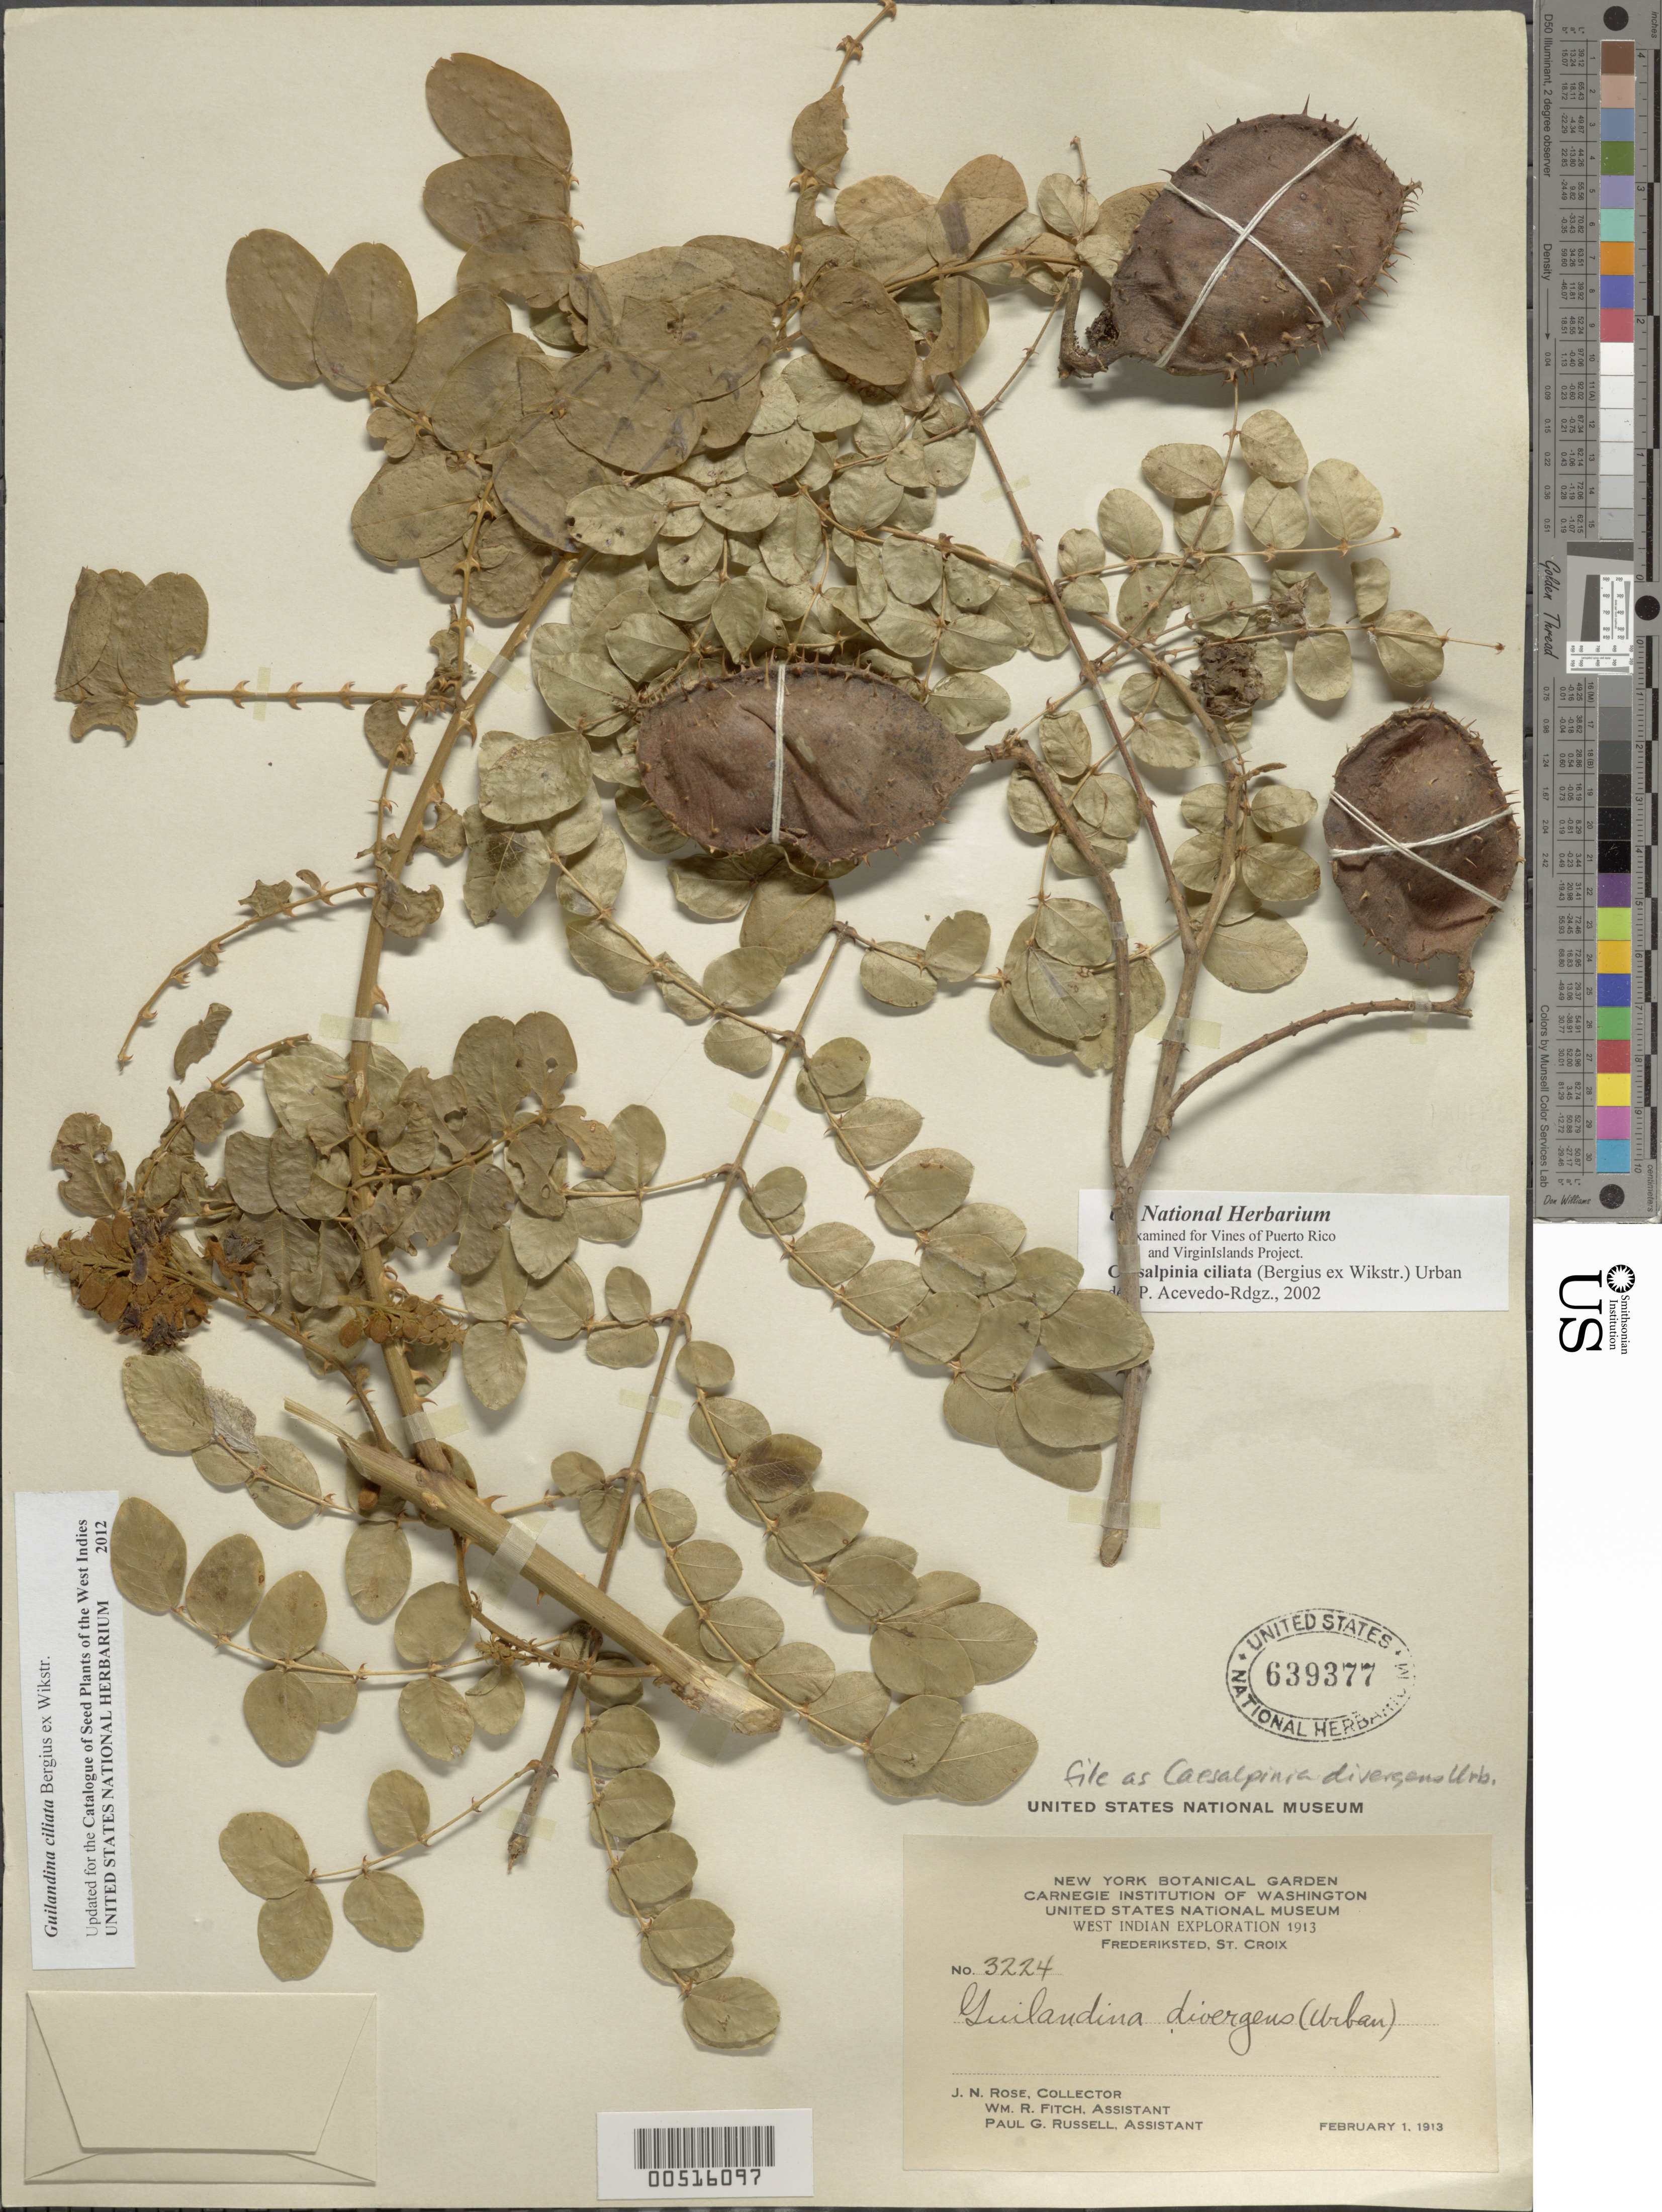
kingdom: Plantae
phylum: Tracheophyta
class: Magnoliopsida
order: Fabales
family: Fabaceae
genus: Guilandina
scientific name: Guilandina ciliata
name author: Bergius ex Wikstr.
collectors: J. N. Rose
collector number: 3224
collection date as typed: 01 Feb 1913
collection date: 1913-02-01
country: U.S. Virgin Islands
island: St. Croix Island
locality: Fredericksted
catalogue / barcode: US 639377